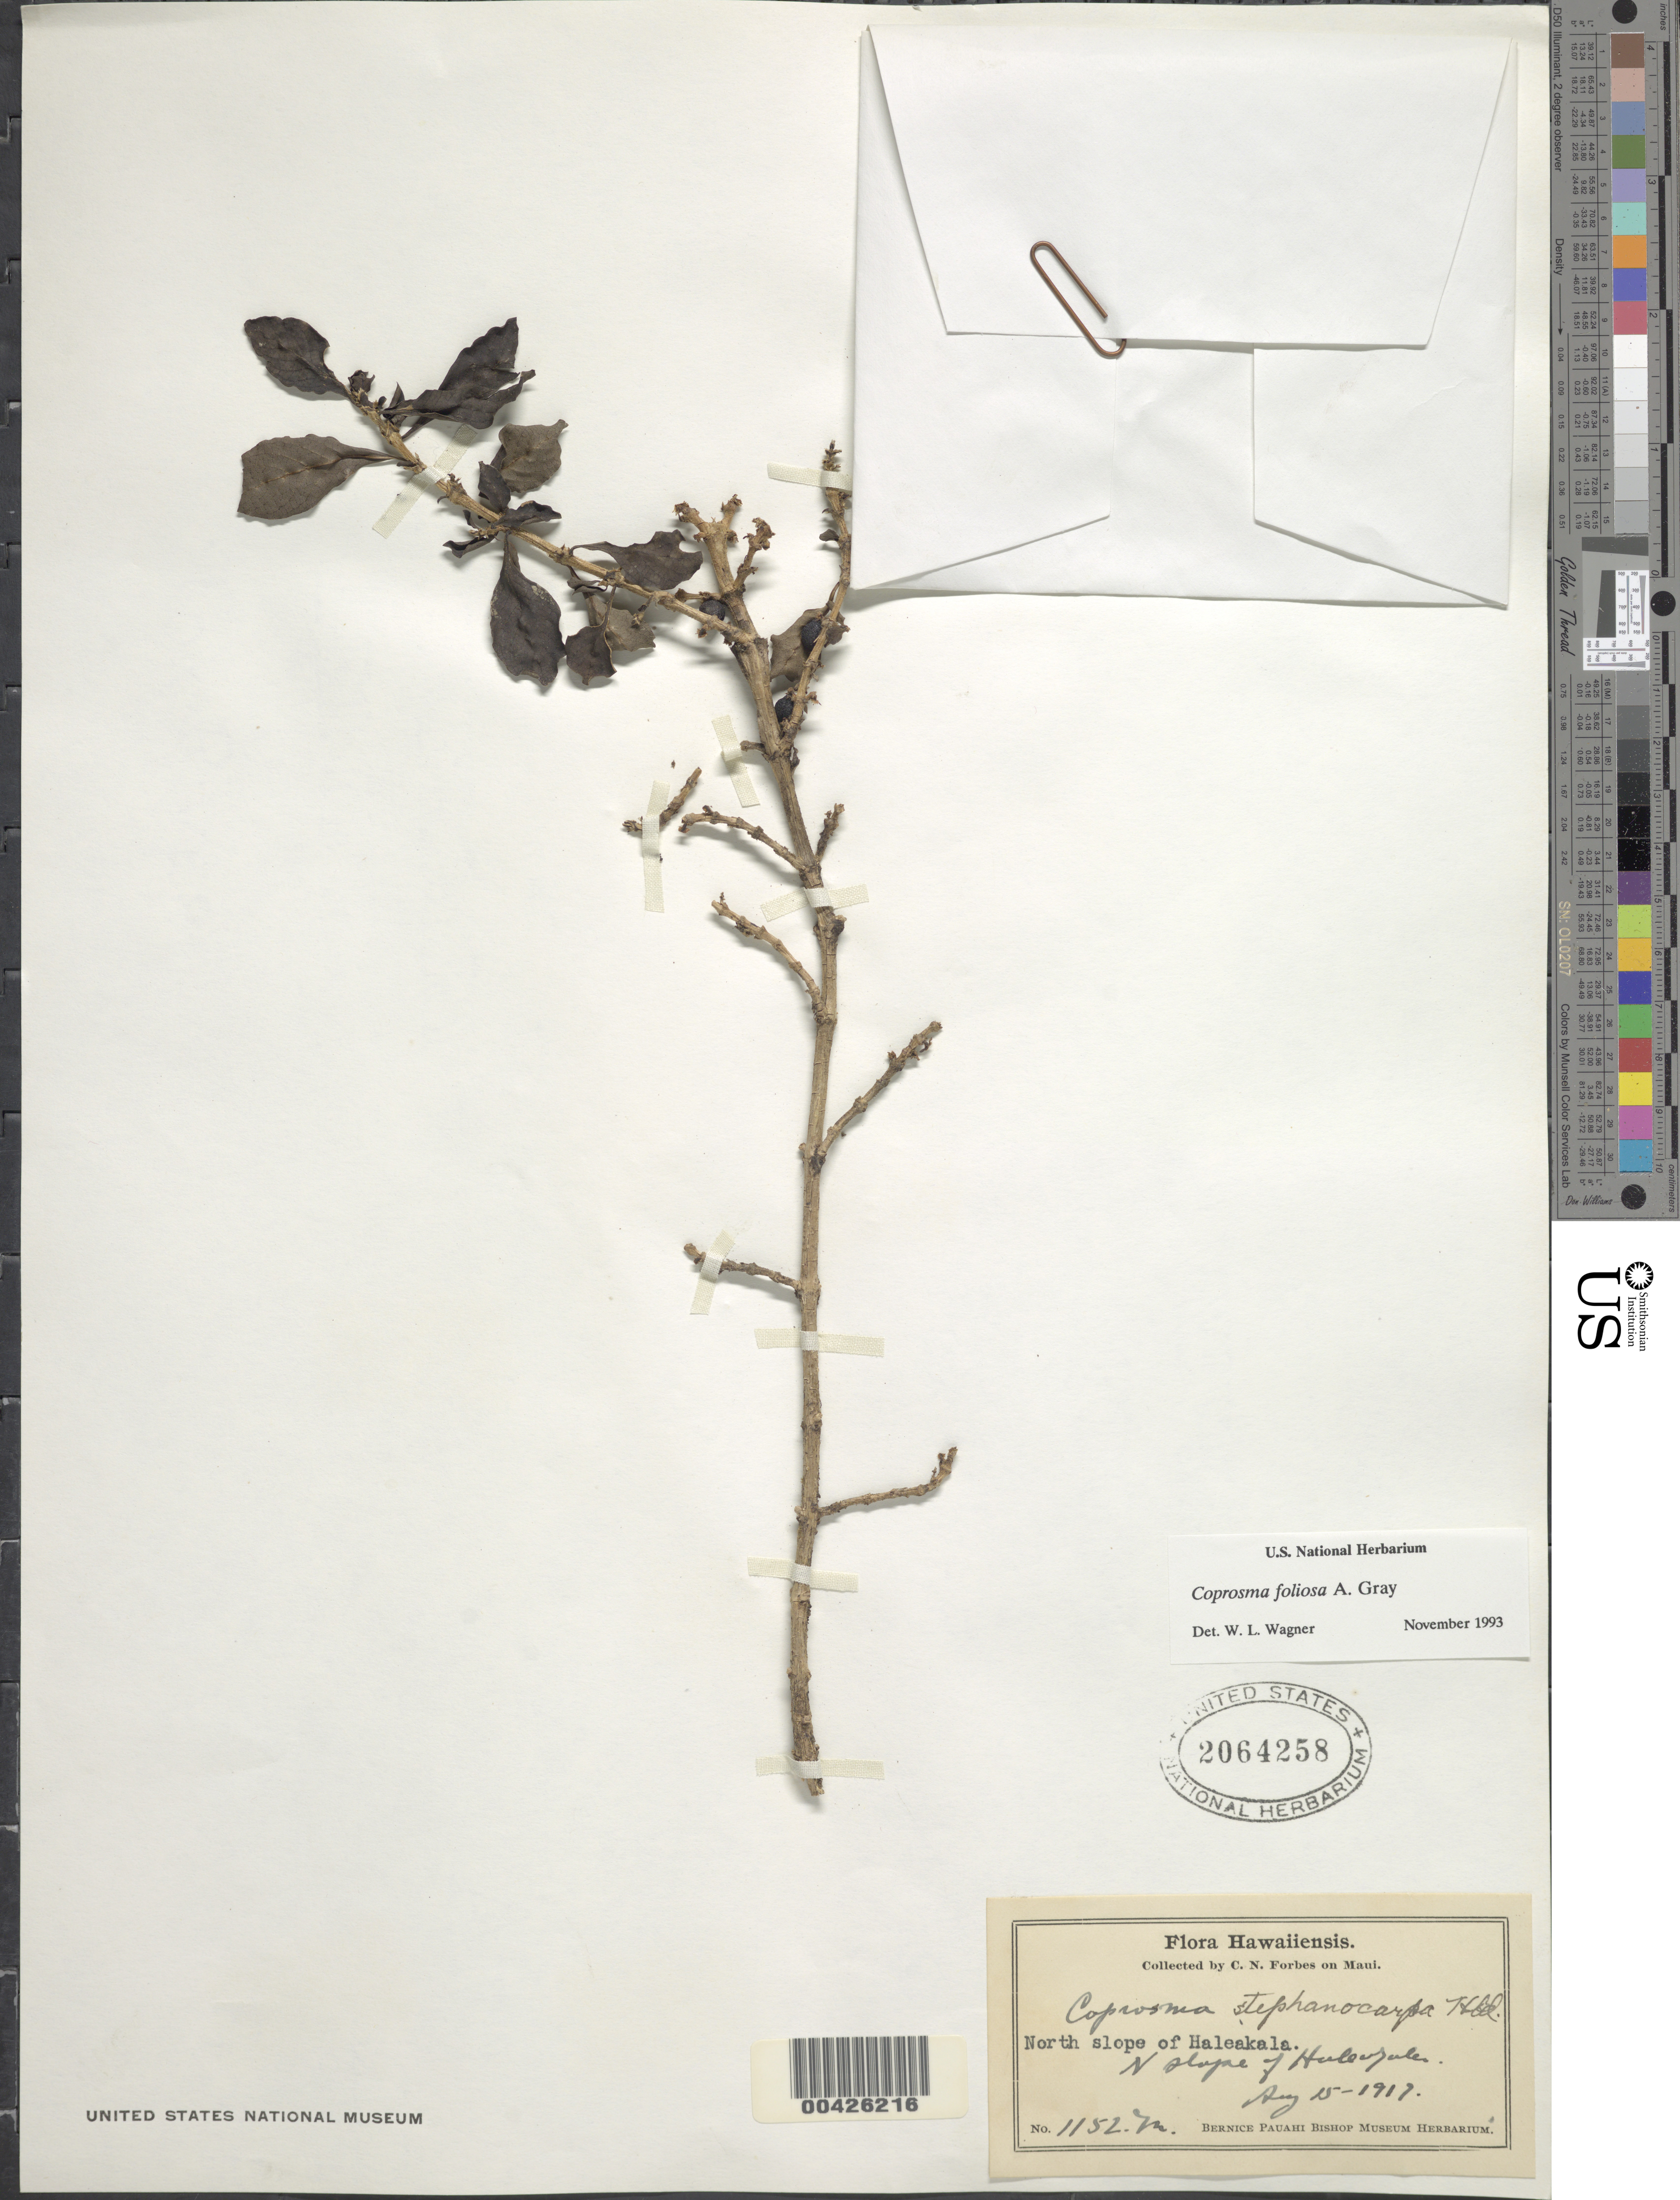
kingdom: Plantae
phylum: Tracheophyta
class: Magnoliopsida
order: Gentianales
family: Rubiaceae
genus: Coprosma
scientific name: Coprosma foliosa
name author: A. Gray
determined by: Wagner, W. L., (BOT), Smithsonian Institution - National Museum of Natural History (UNITED STATES)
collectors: C. N. Forbes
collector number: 1152.M.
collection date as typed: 15 Aug 1917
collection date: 1917-08-15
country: United States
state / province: Hawaii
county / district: Maui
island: Maui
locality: N slope of Haleakala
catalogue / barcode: US 2064258